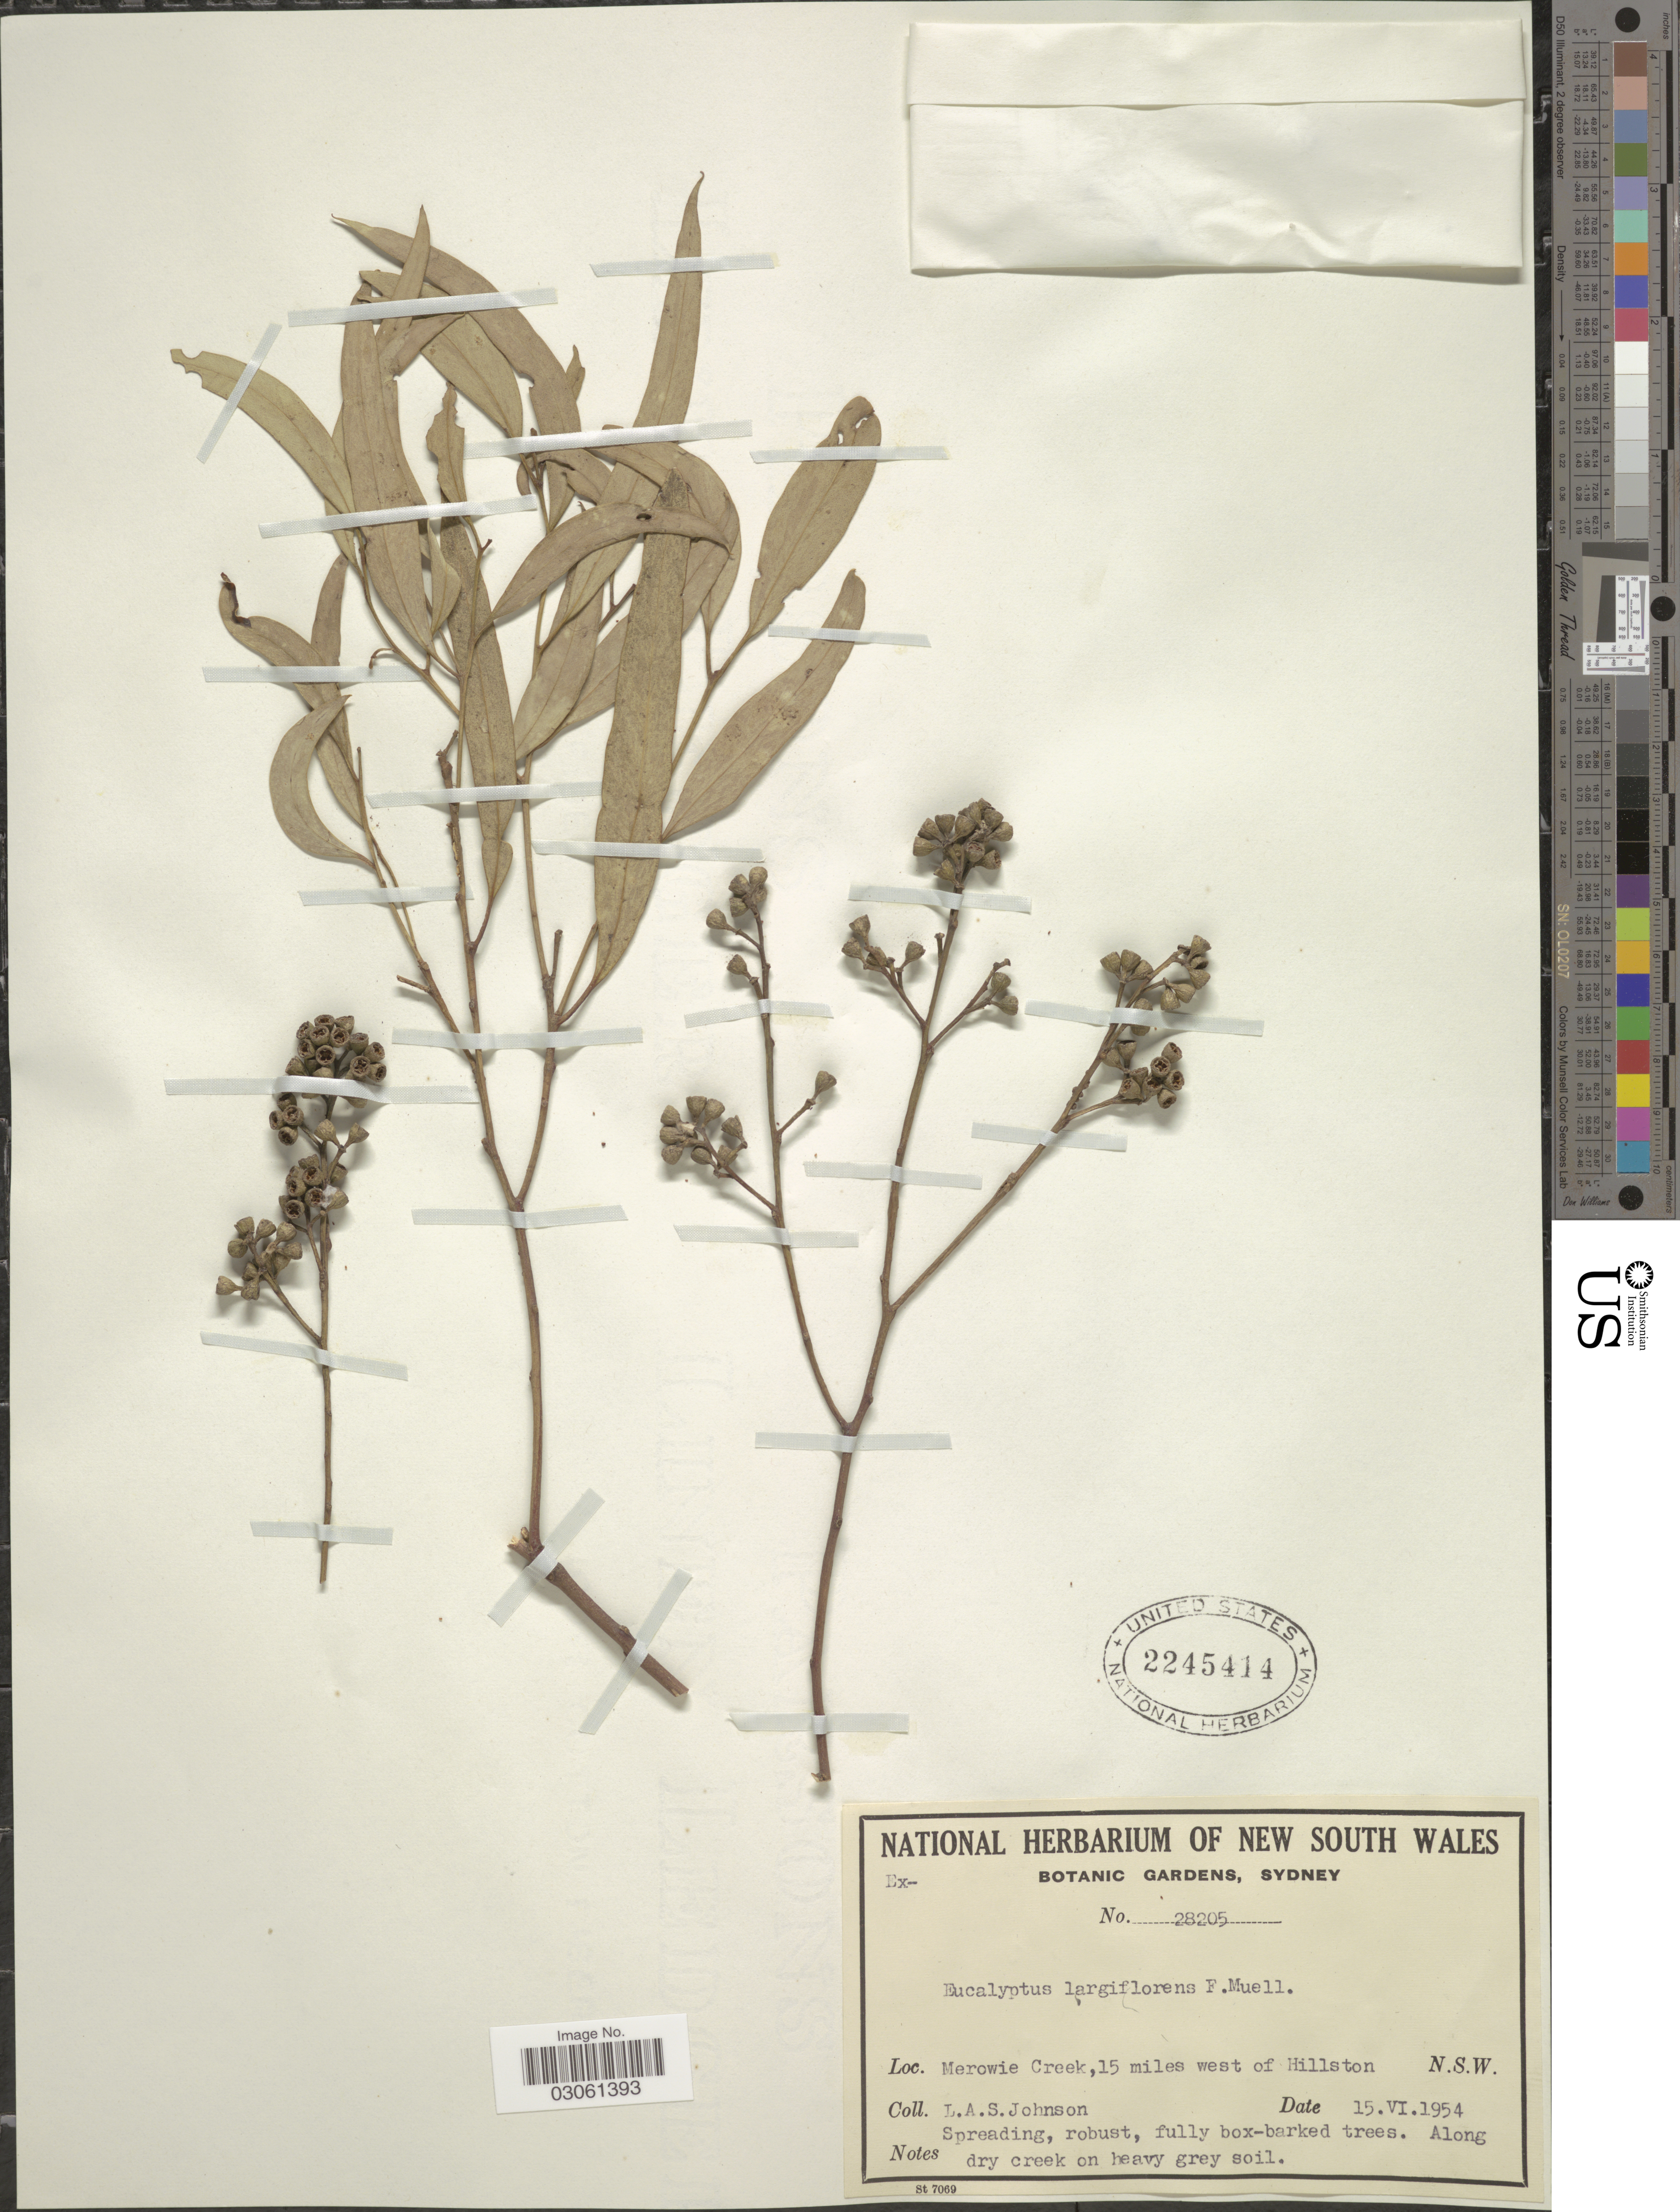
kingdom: Plantae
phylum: Tracheophyta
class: Magnoliopsida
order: Myrtales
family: Myrtaceae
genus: Eucalyptus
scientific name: Eucalyptus largiflorens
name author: F. Muell.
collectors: L. A. S. Johnson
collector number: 28205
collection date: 1954-06-15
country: Australia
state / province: New South Wales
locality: Merowie Creek, 15 miles west of Hillston.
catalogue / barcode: US 2245414